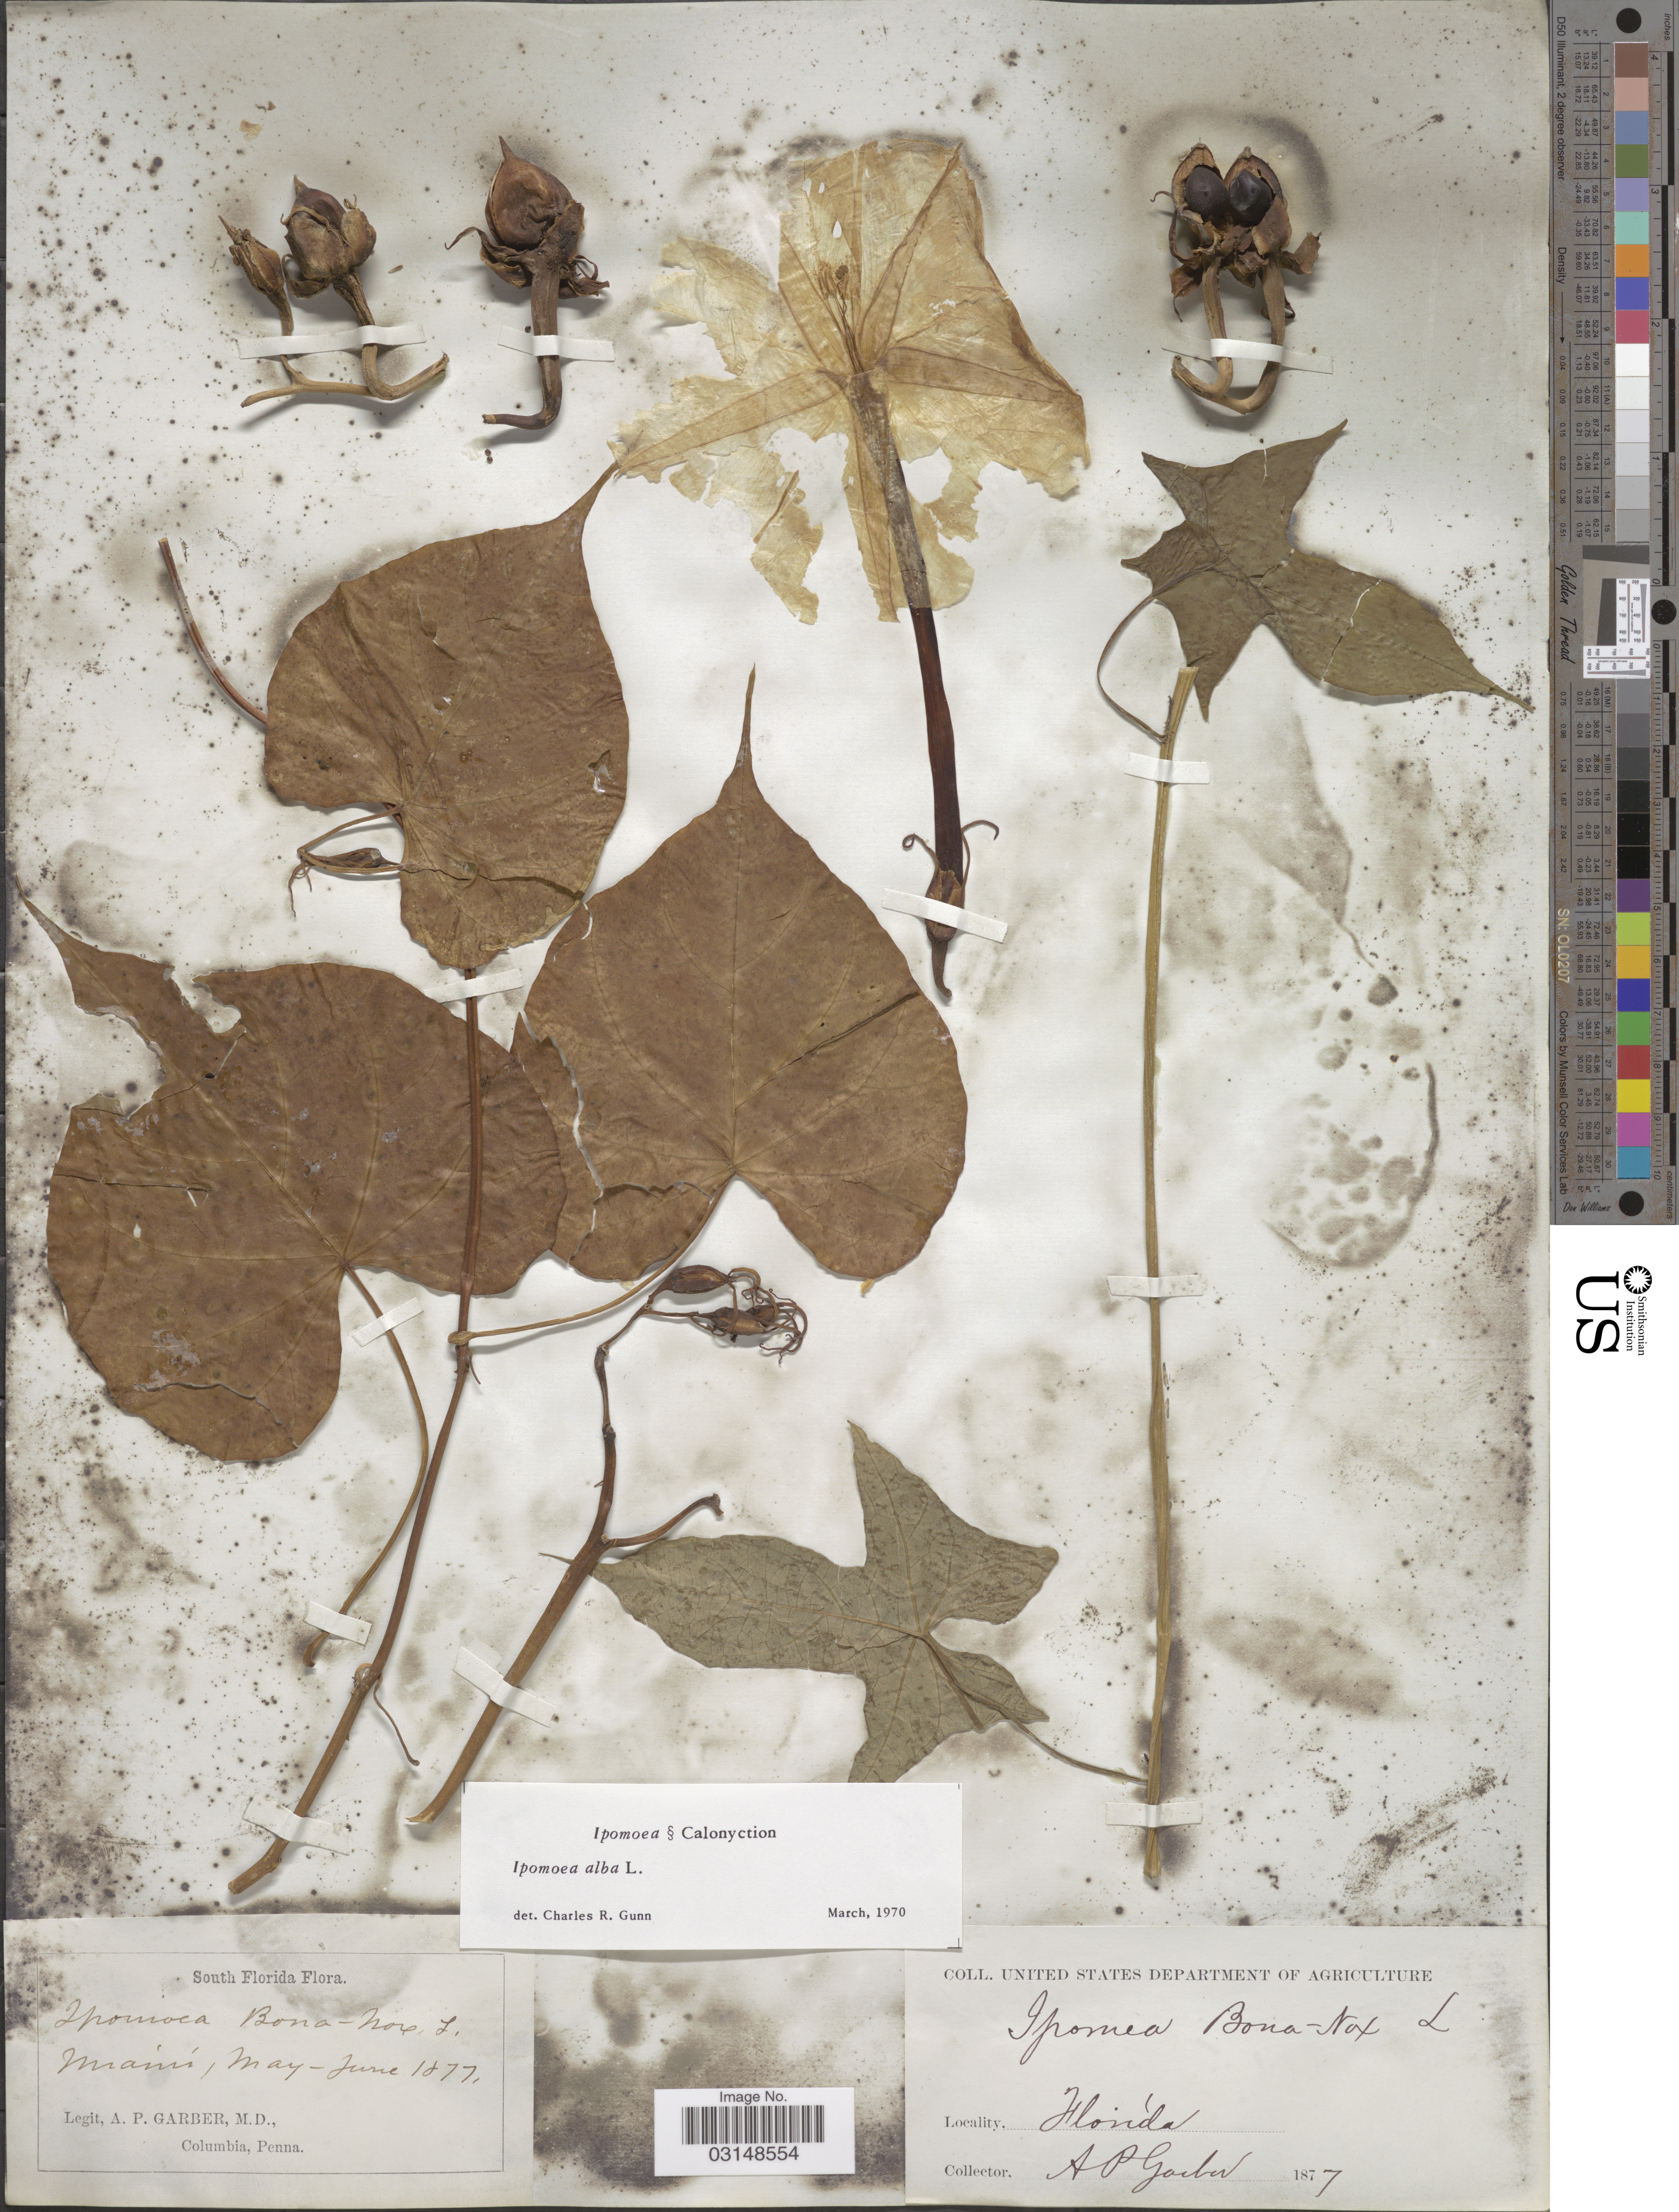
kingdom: Plantae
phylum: Tracheophyta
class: Magnoliopsida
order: Solanales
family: Convolvulaceae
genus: Ipomoea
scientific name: Ipomoea alba L.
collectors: A. P. Garber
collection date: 1877-05/1877-06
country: United States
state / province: Florida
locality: Miami, South Florida.